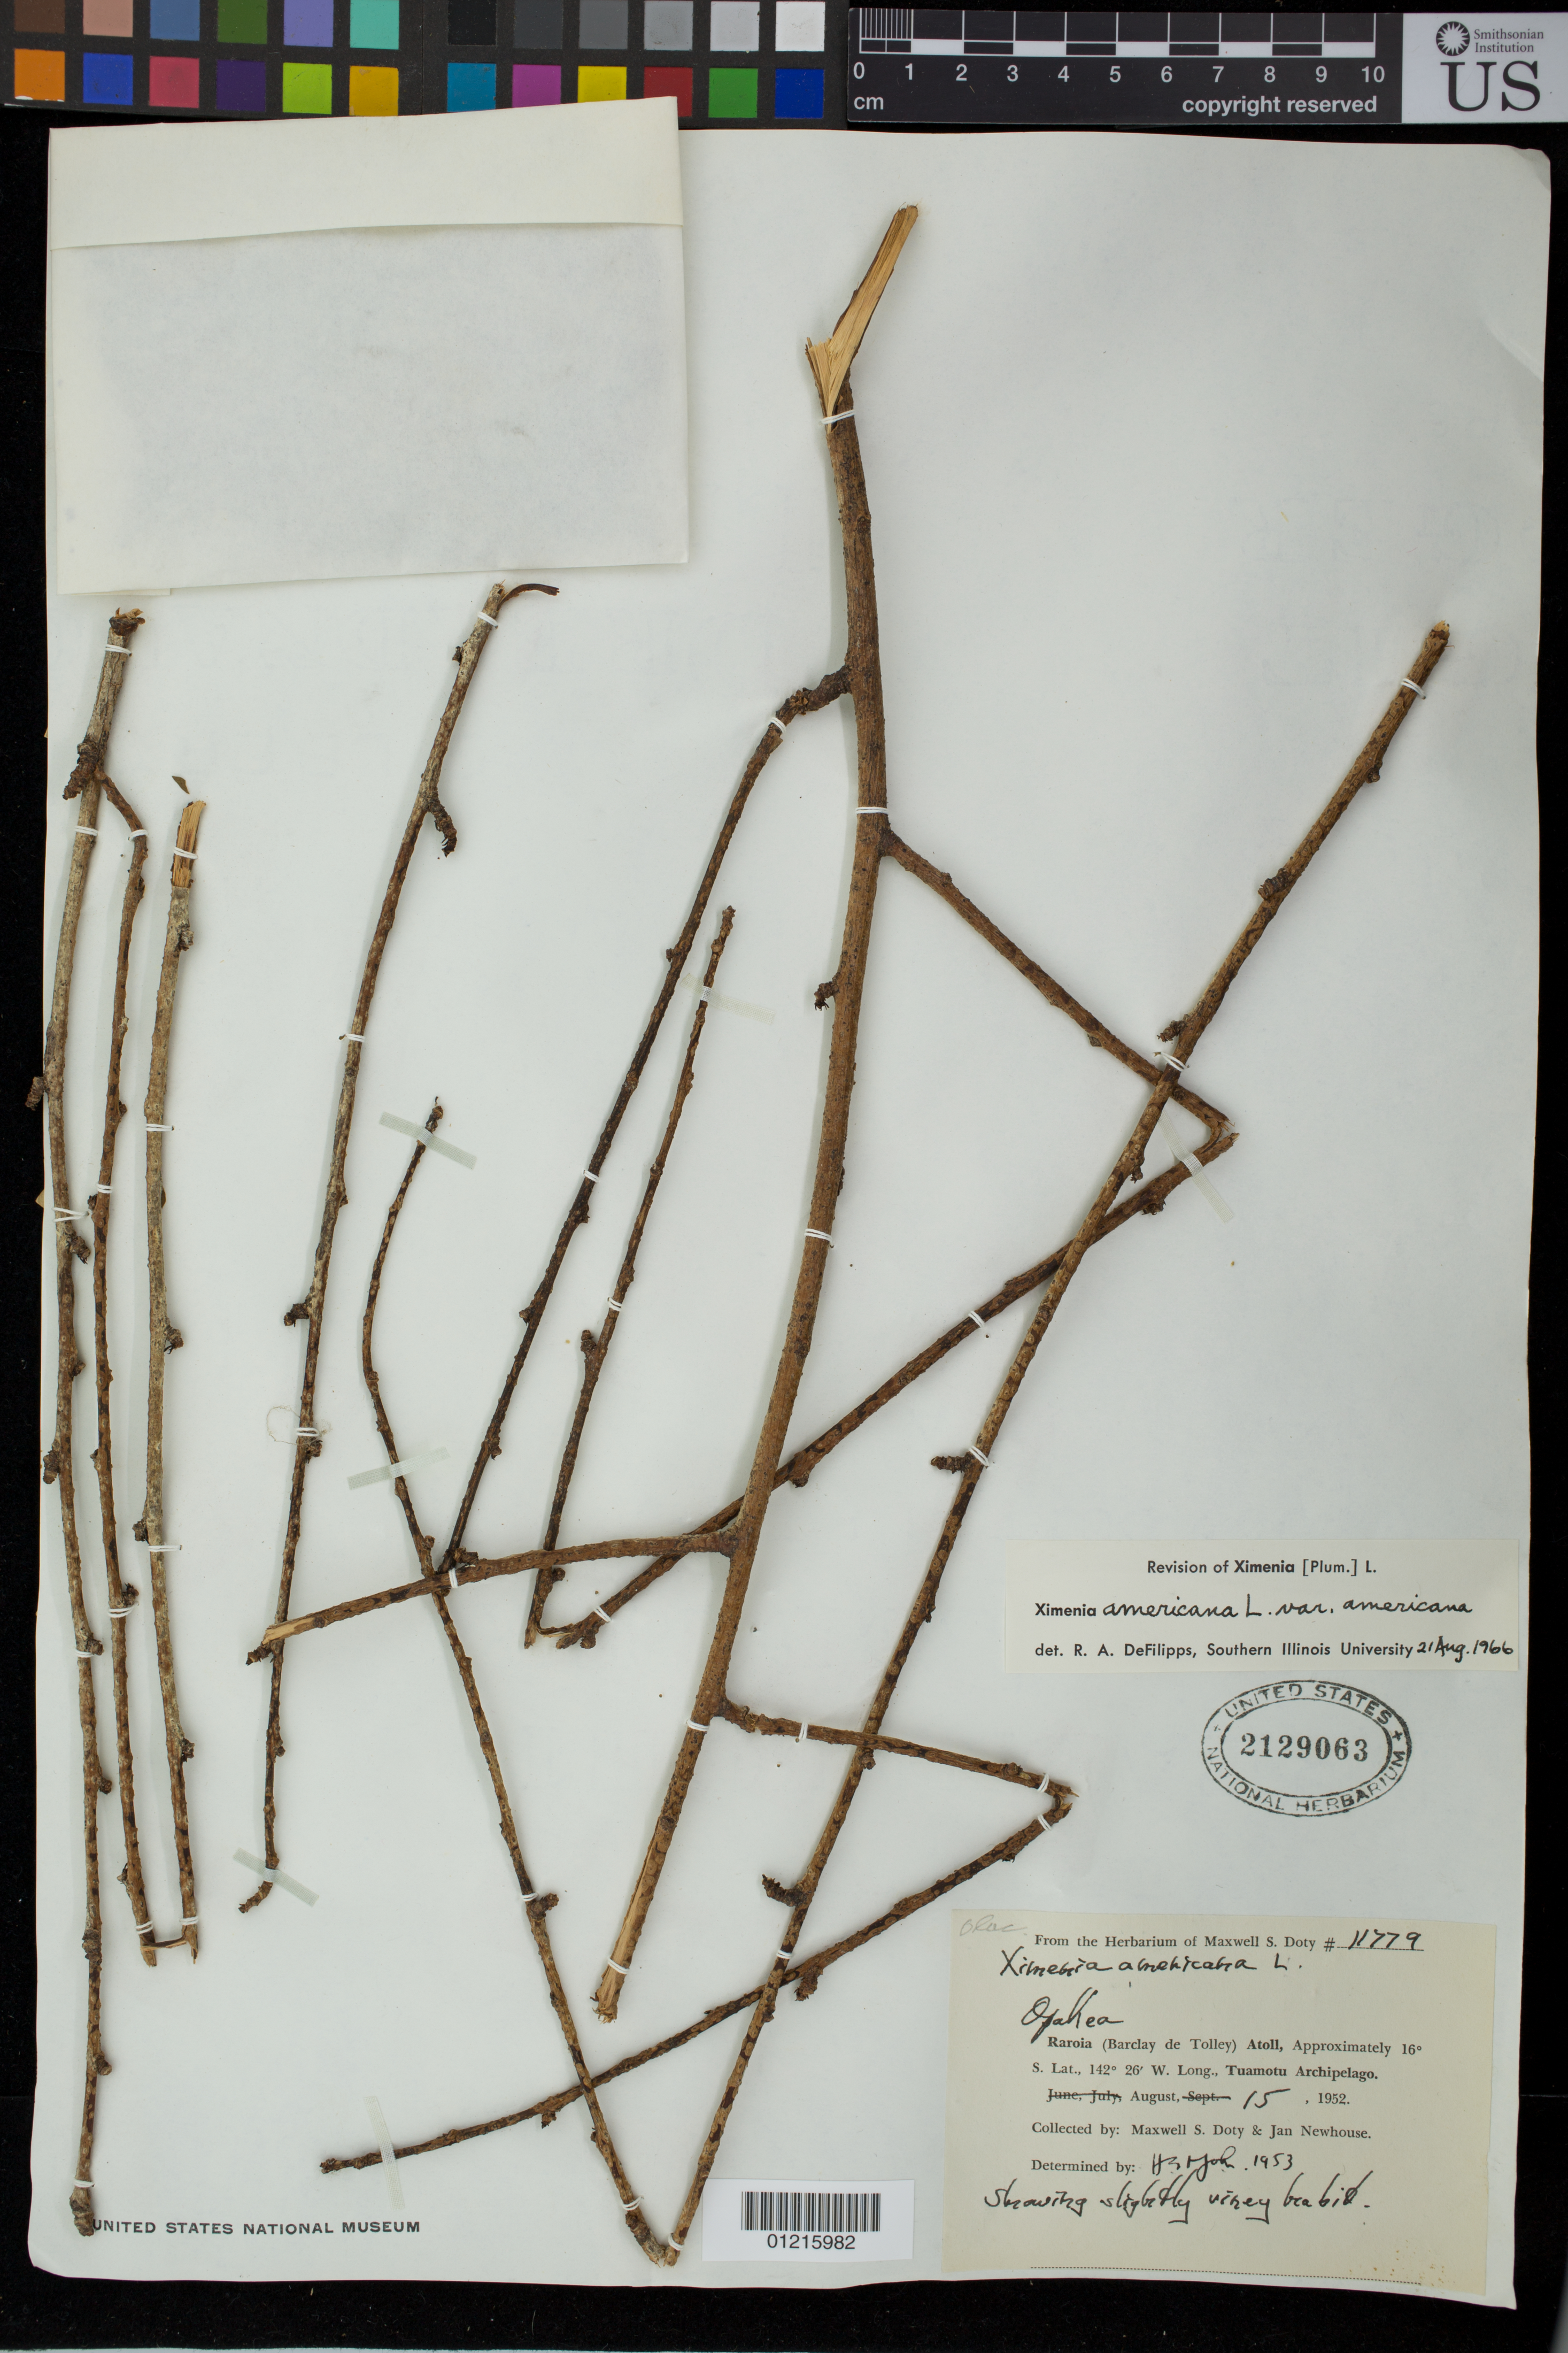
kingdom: Plantae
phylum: Tracheophyta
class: Magnoliopsida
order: Santalales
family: Ximeniaceae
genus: Ximenia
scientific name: Ximenia americana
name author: L.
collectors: M. S. Doty & W. J. Newhouse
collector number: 11779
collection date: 1953-08-15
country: French Polynesia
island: Raroia Atoll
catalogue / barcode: US 2129063